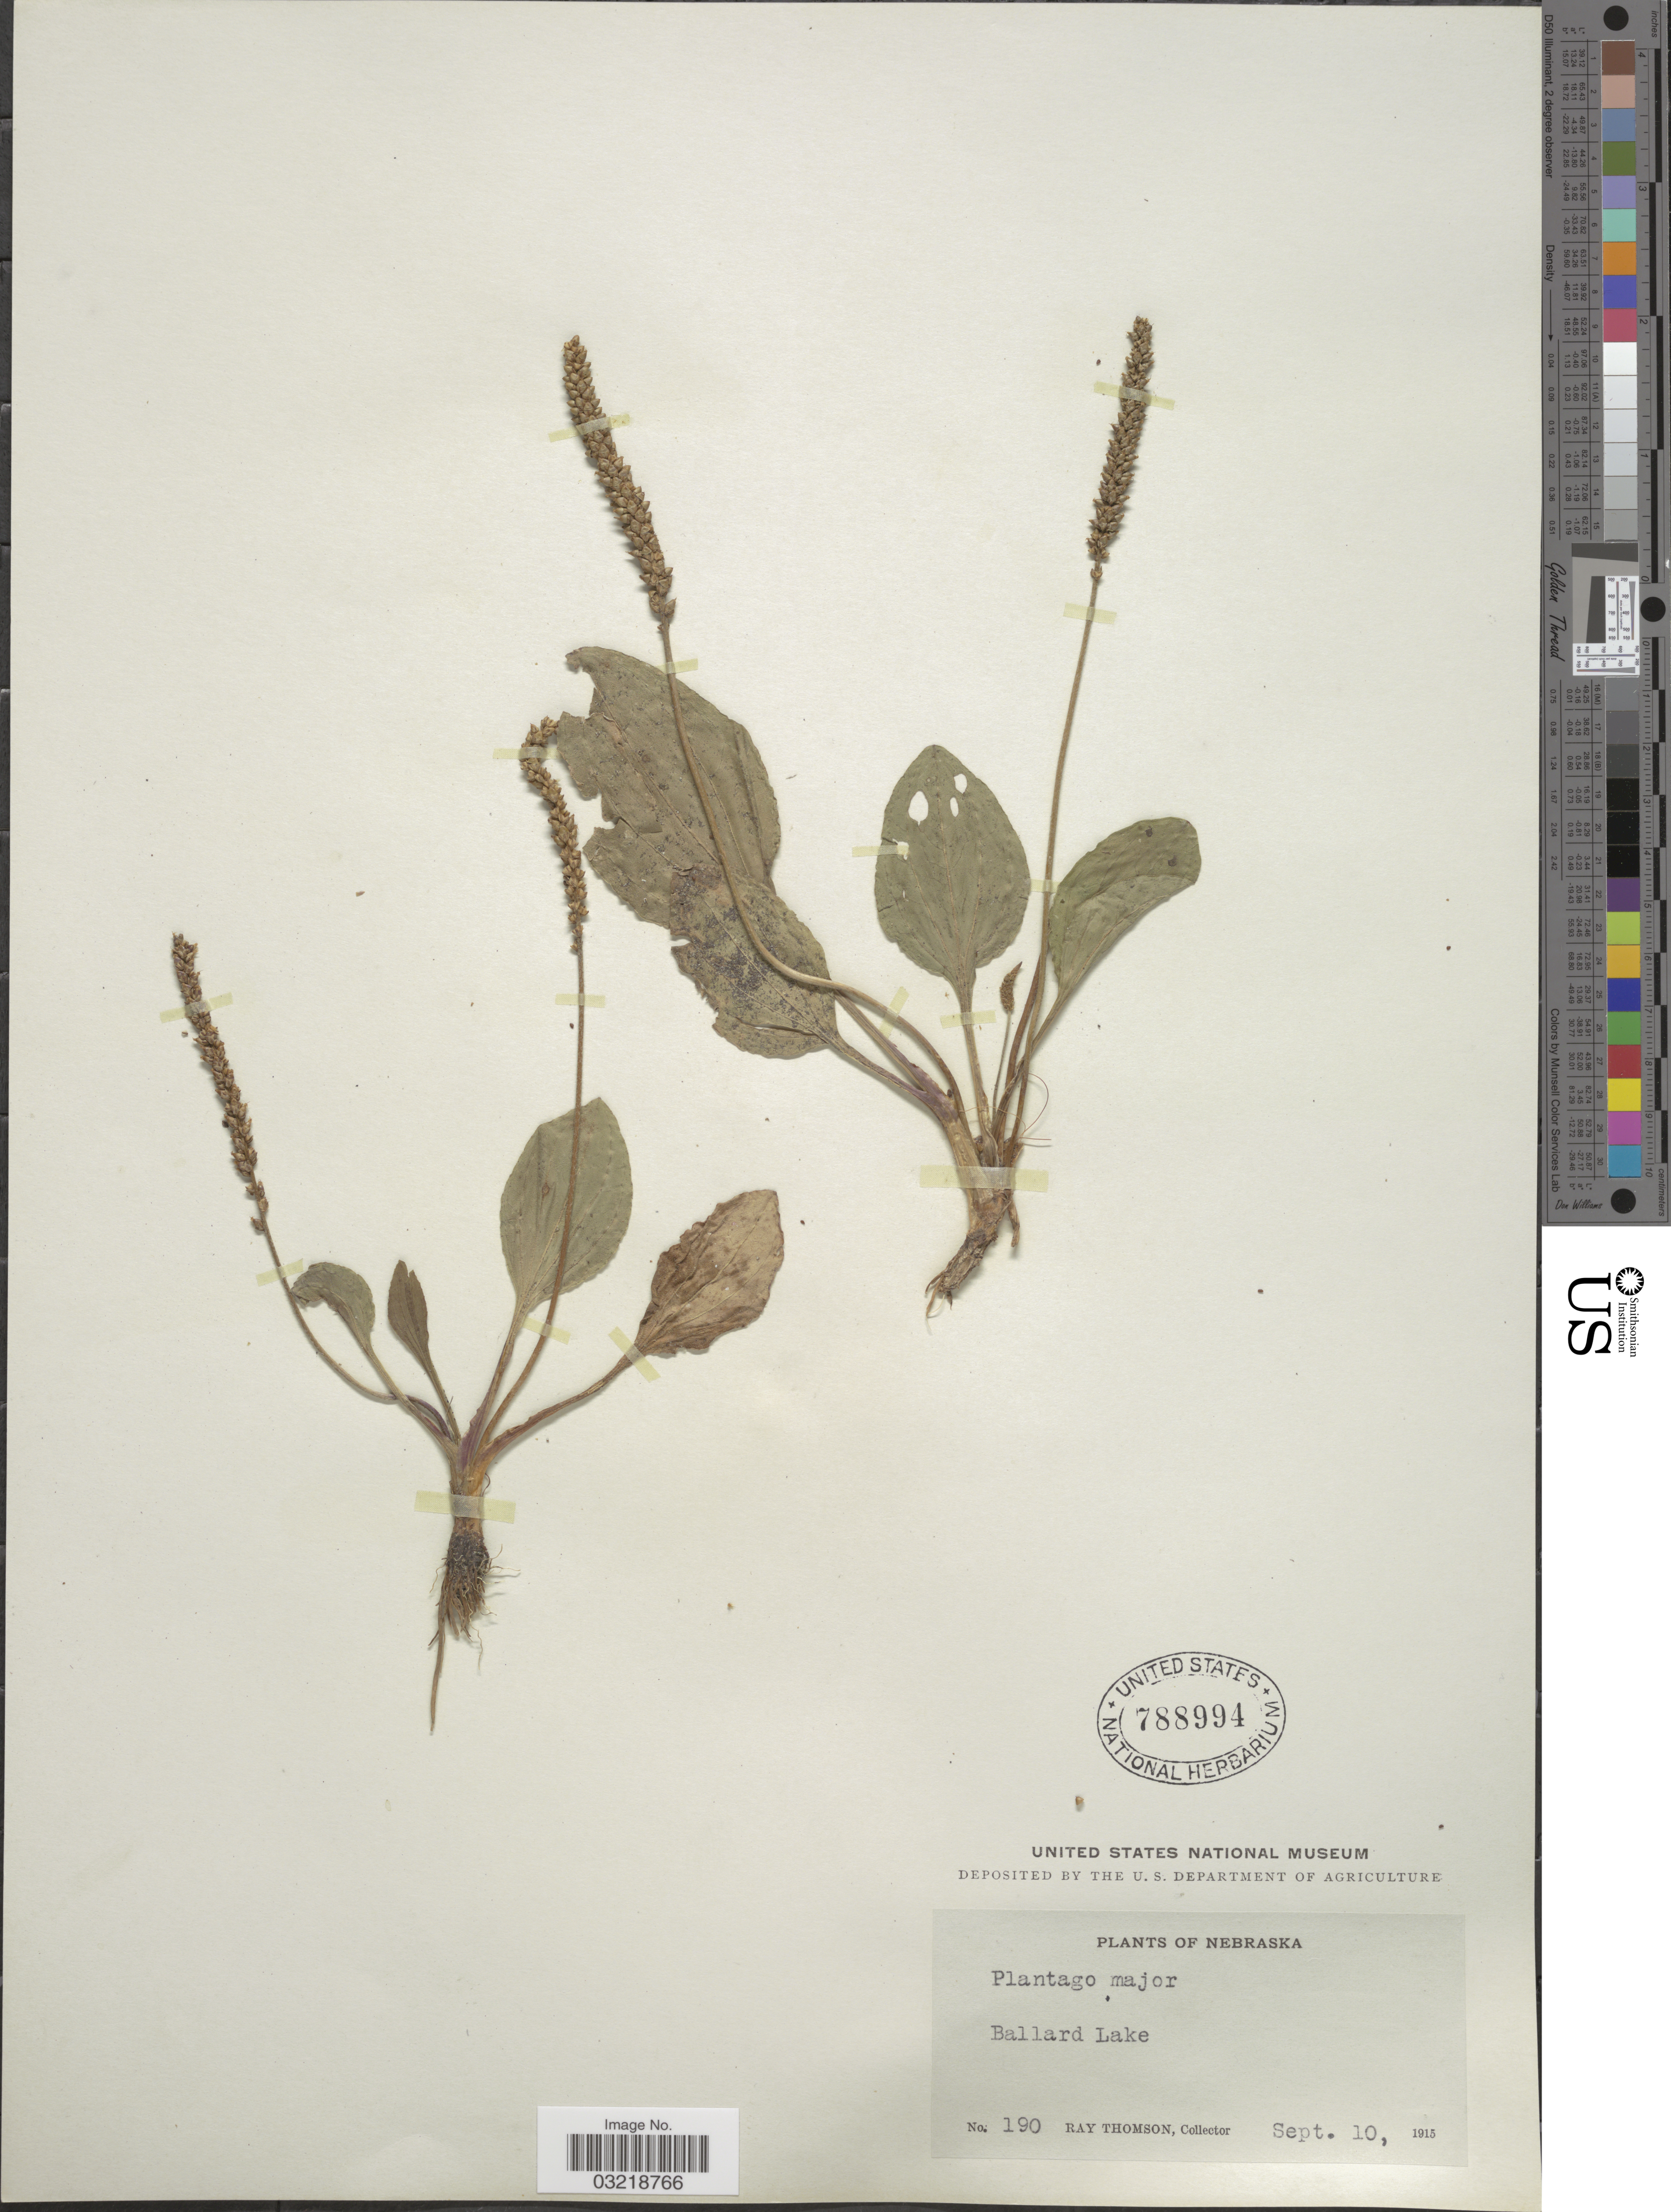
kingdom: Plantae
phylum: Tracheophyta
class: Magnoliopsida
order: Lamiales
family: Plantaginaceae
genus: Plantago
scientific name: Plantago major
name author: L.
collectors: R. Thomson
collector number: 190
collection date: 1915-09-10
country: United States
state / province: Nebraska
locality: Ballard Lake.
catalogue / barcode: US 788994